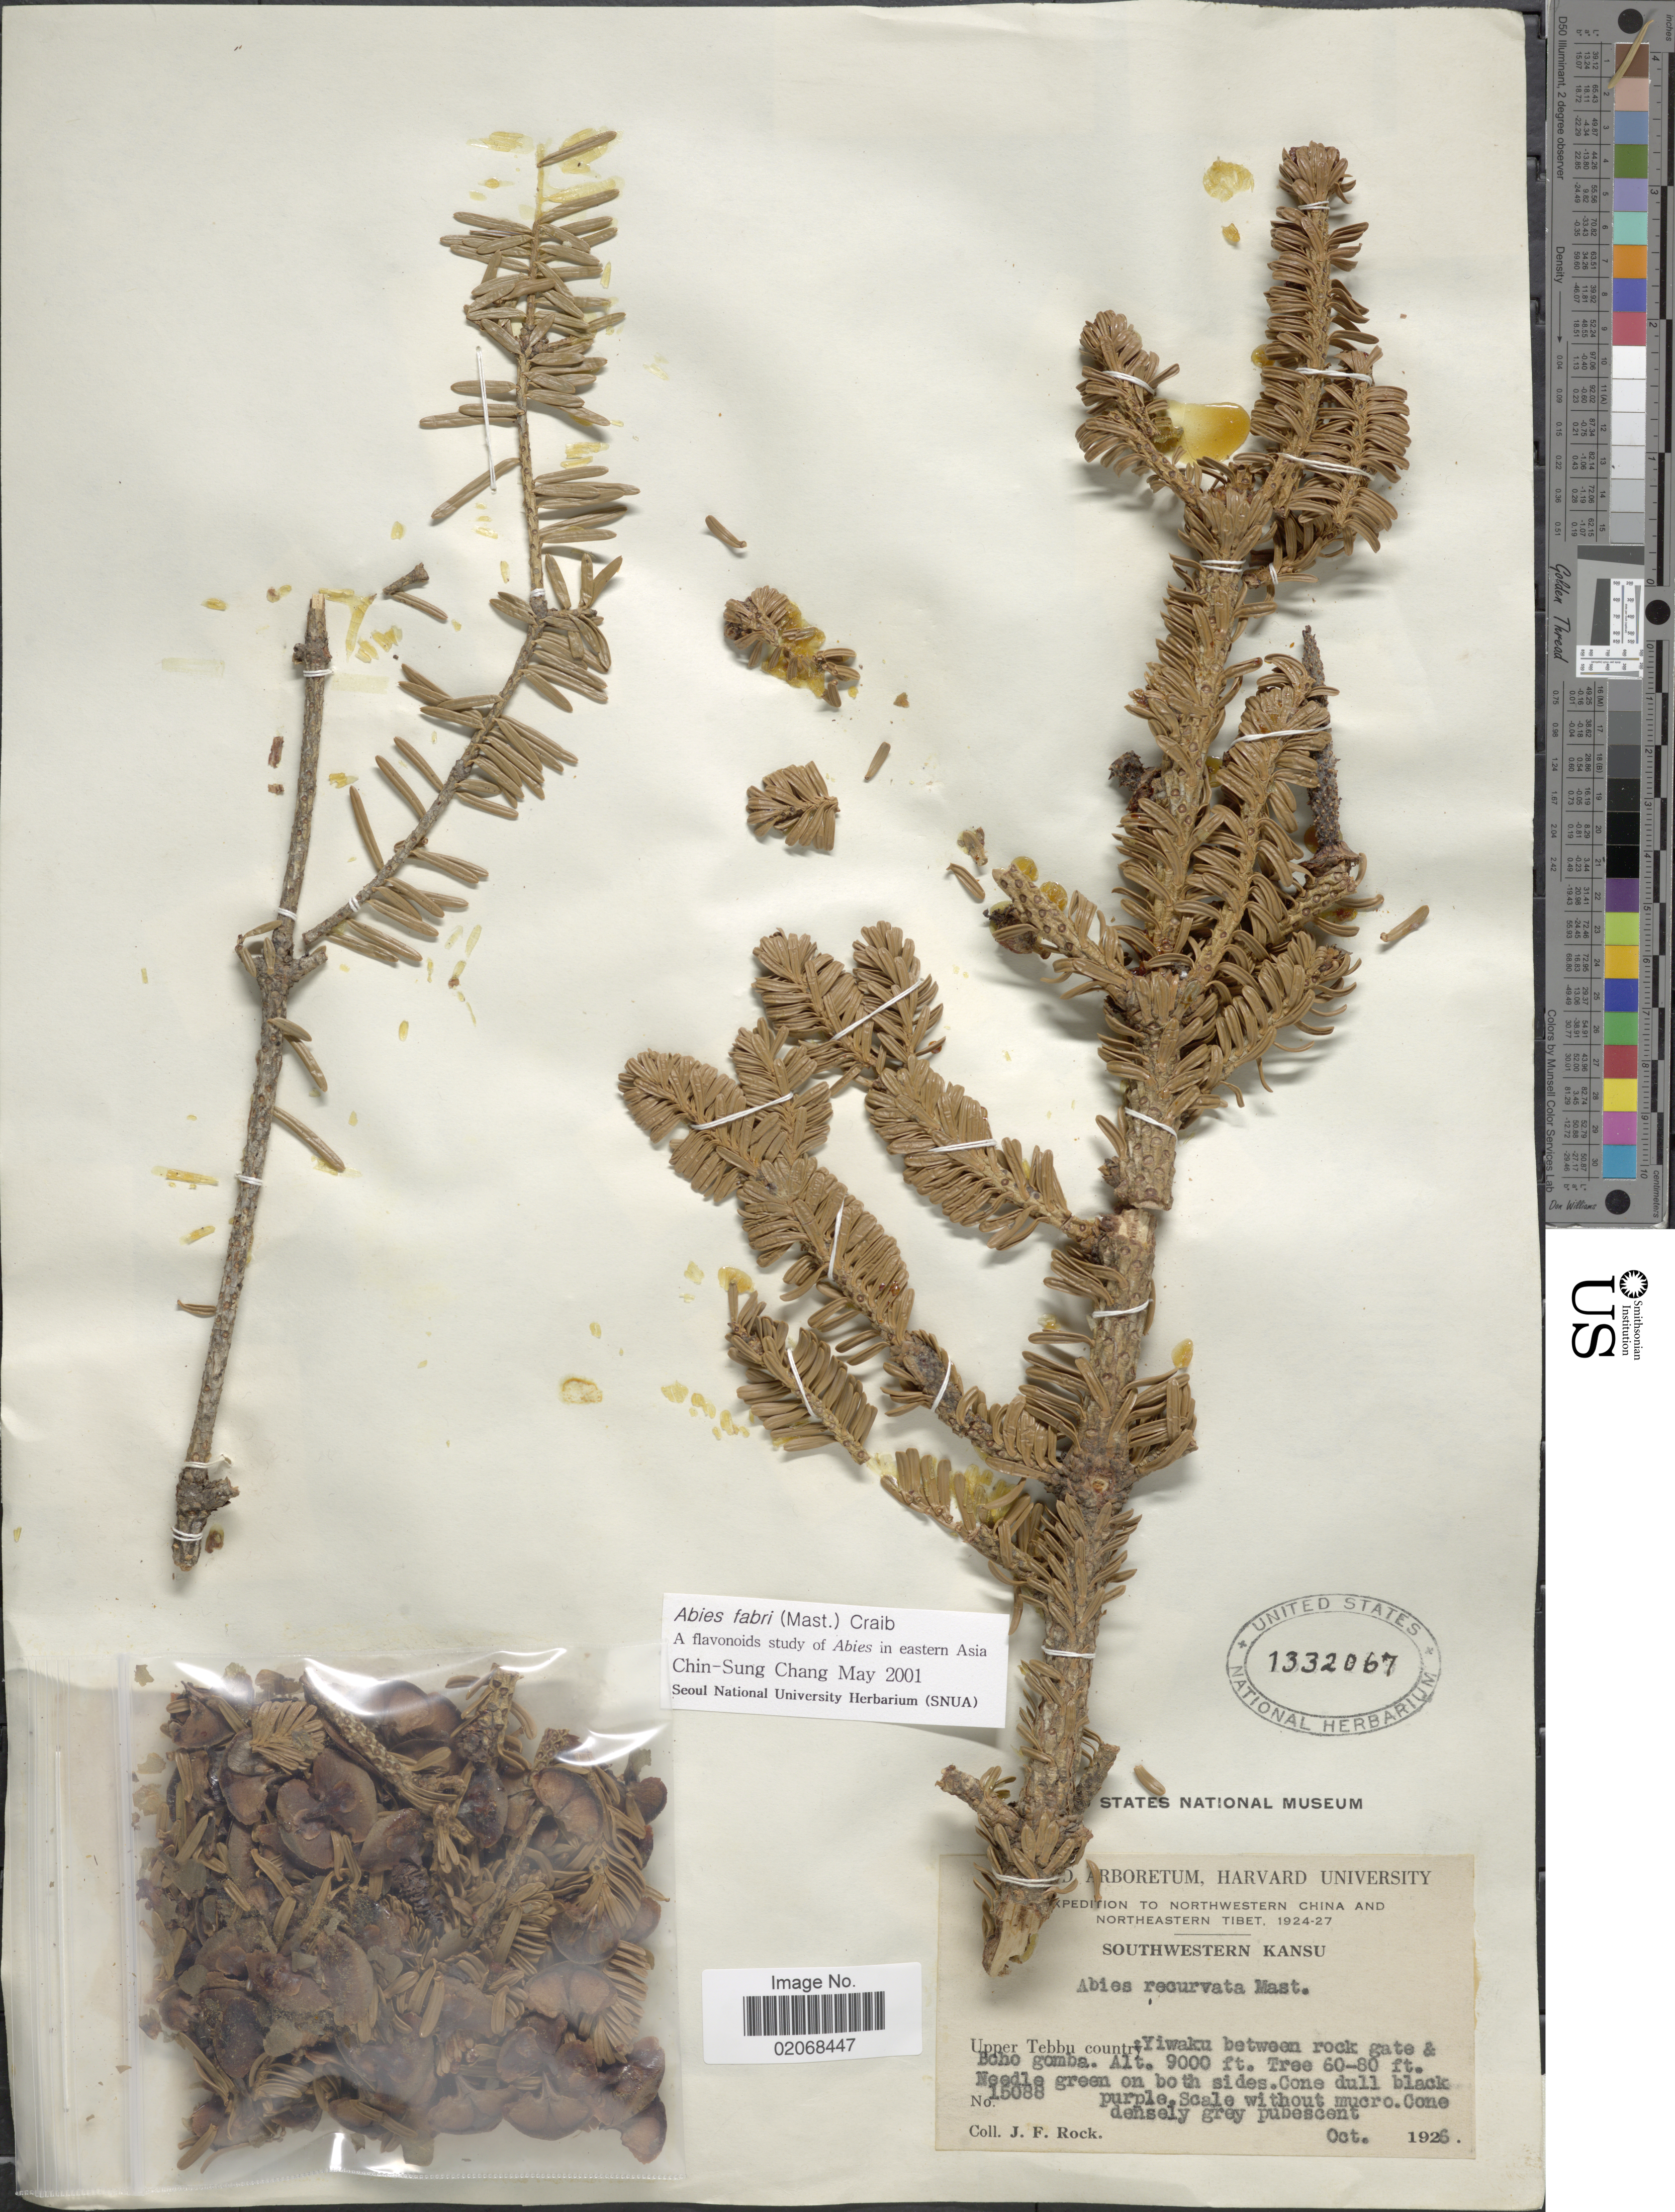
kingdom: Plantae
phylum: Tracheophyta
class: Pinopsida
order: Pinales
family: Pinaceae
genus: Abies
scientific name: Abies fabri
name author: (Mast.) Craib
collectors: J. Rock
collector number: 15088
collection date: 1926-10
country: China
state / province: Gansu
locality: Northwestern China and Northeastern Tibet, Southwestern Kansu, Upper Tebbu country: Yiwaku between rock gate & Boho gomba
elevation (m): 2743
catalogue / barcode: US 1332067